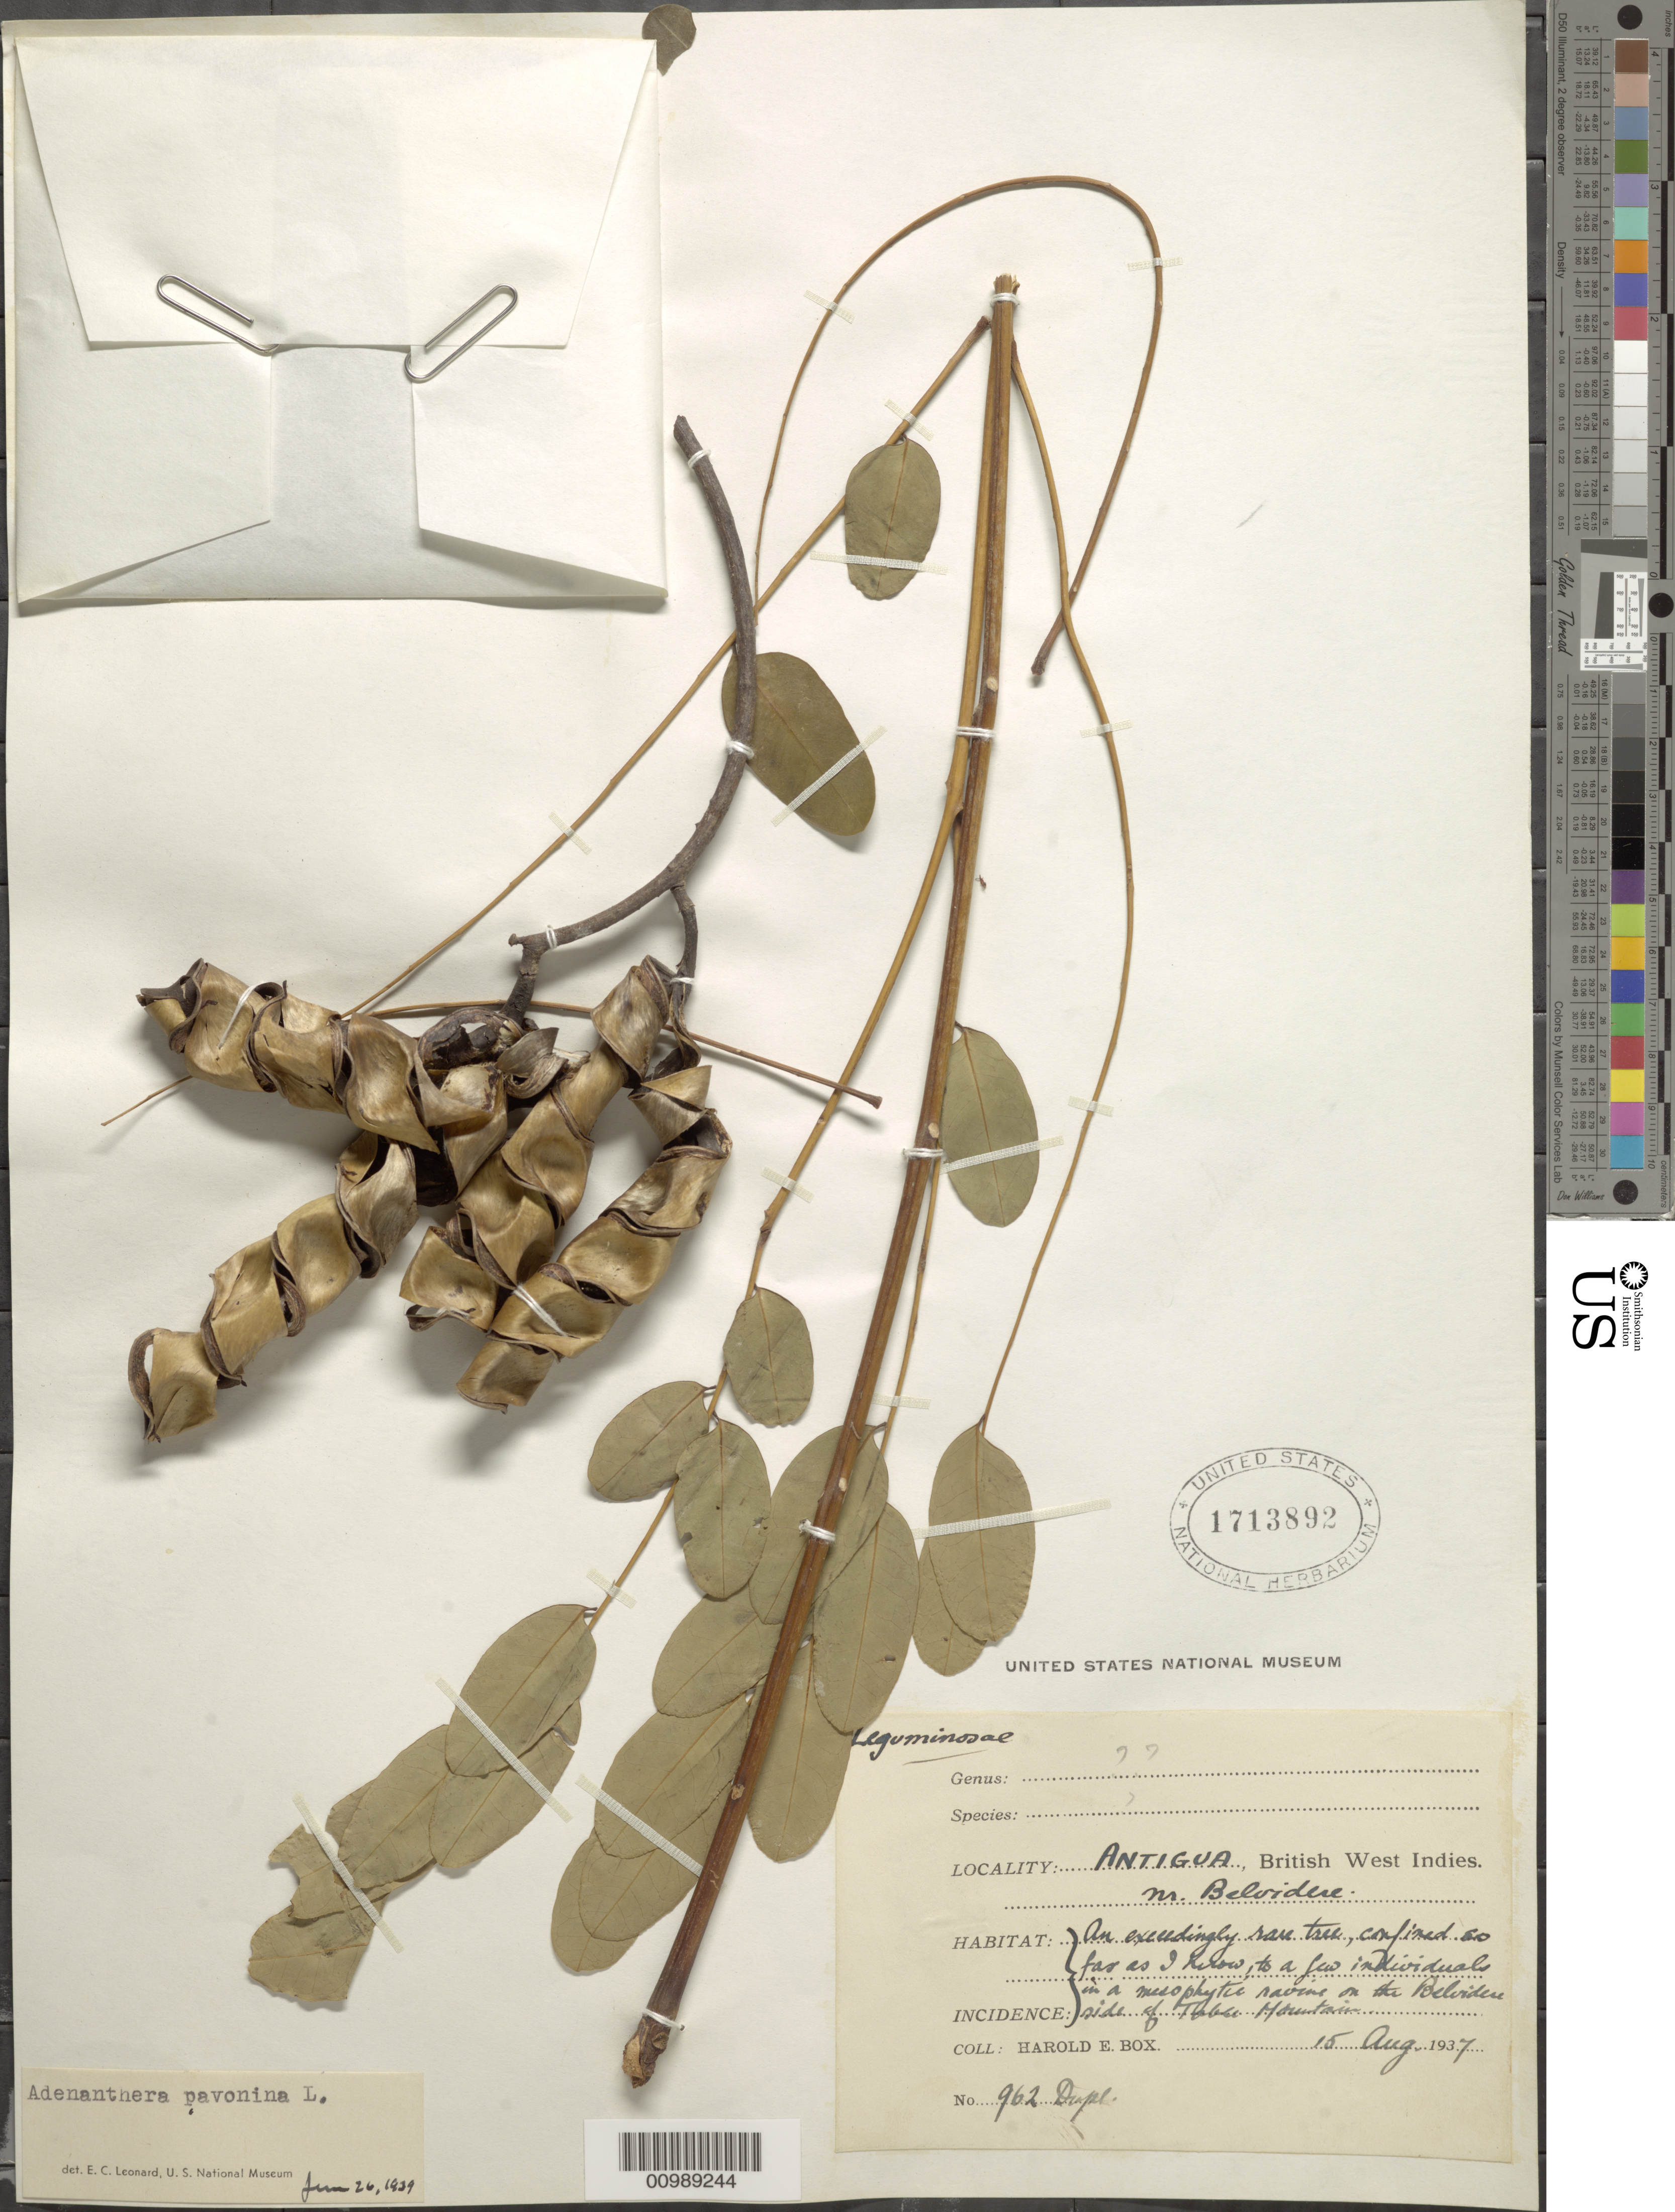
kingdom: Plantae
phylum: Tracheophyta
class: Magnoliopsida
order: Fabales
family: Fabaceae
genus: Adenanthera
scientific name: Adenanthera pavonina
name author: L.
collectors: H. E. Box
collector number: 962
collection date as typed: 15 Aug 1937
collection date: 1937-08-15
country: Antigua and Barbuda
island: Antigua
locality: M. Beloridere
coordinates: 0 N, 0 E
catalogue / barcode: US 1713892